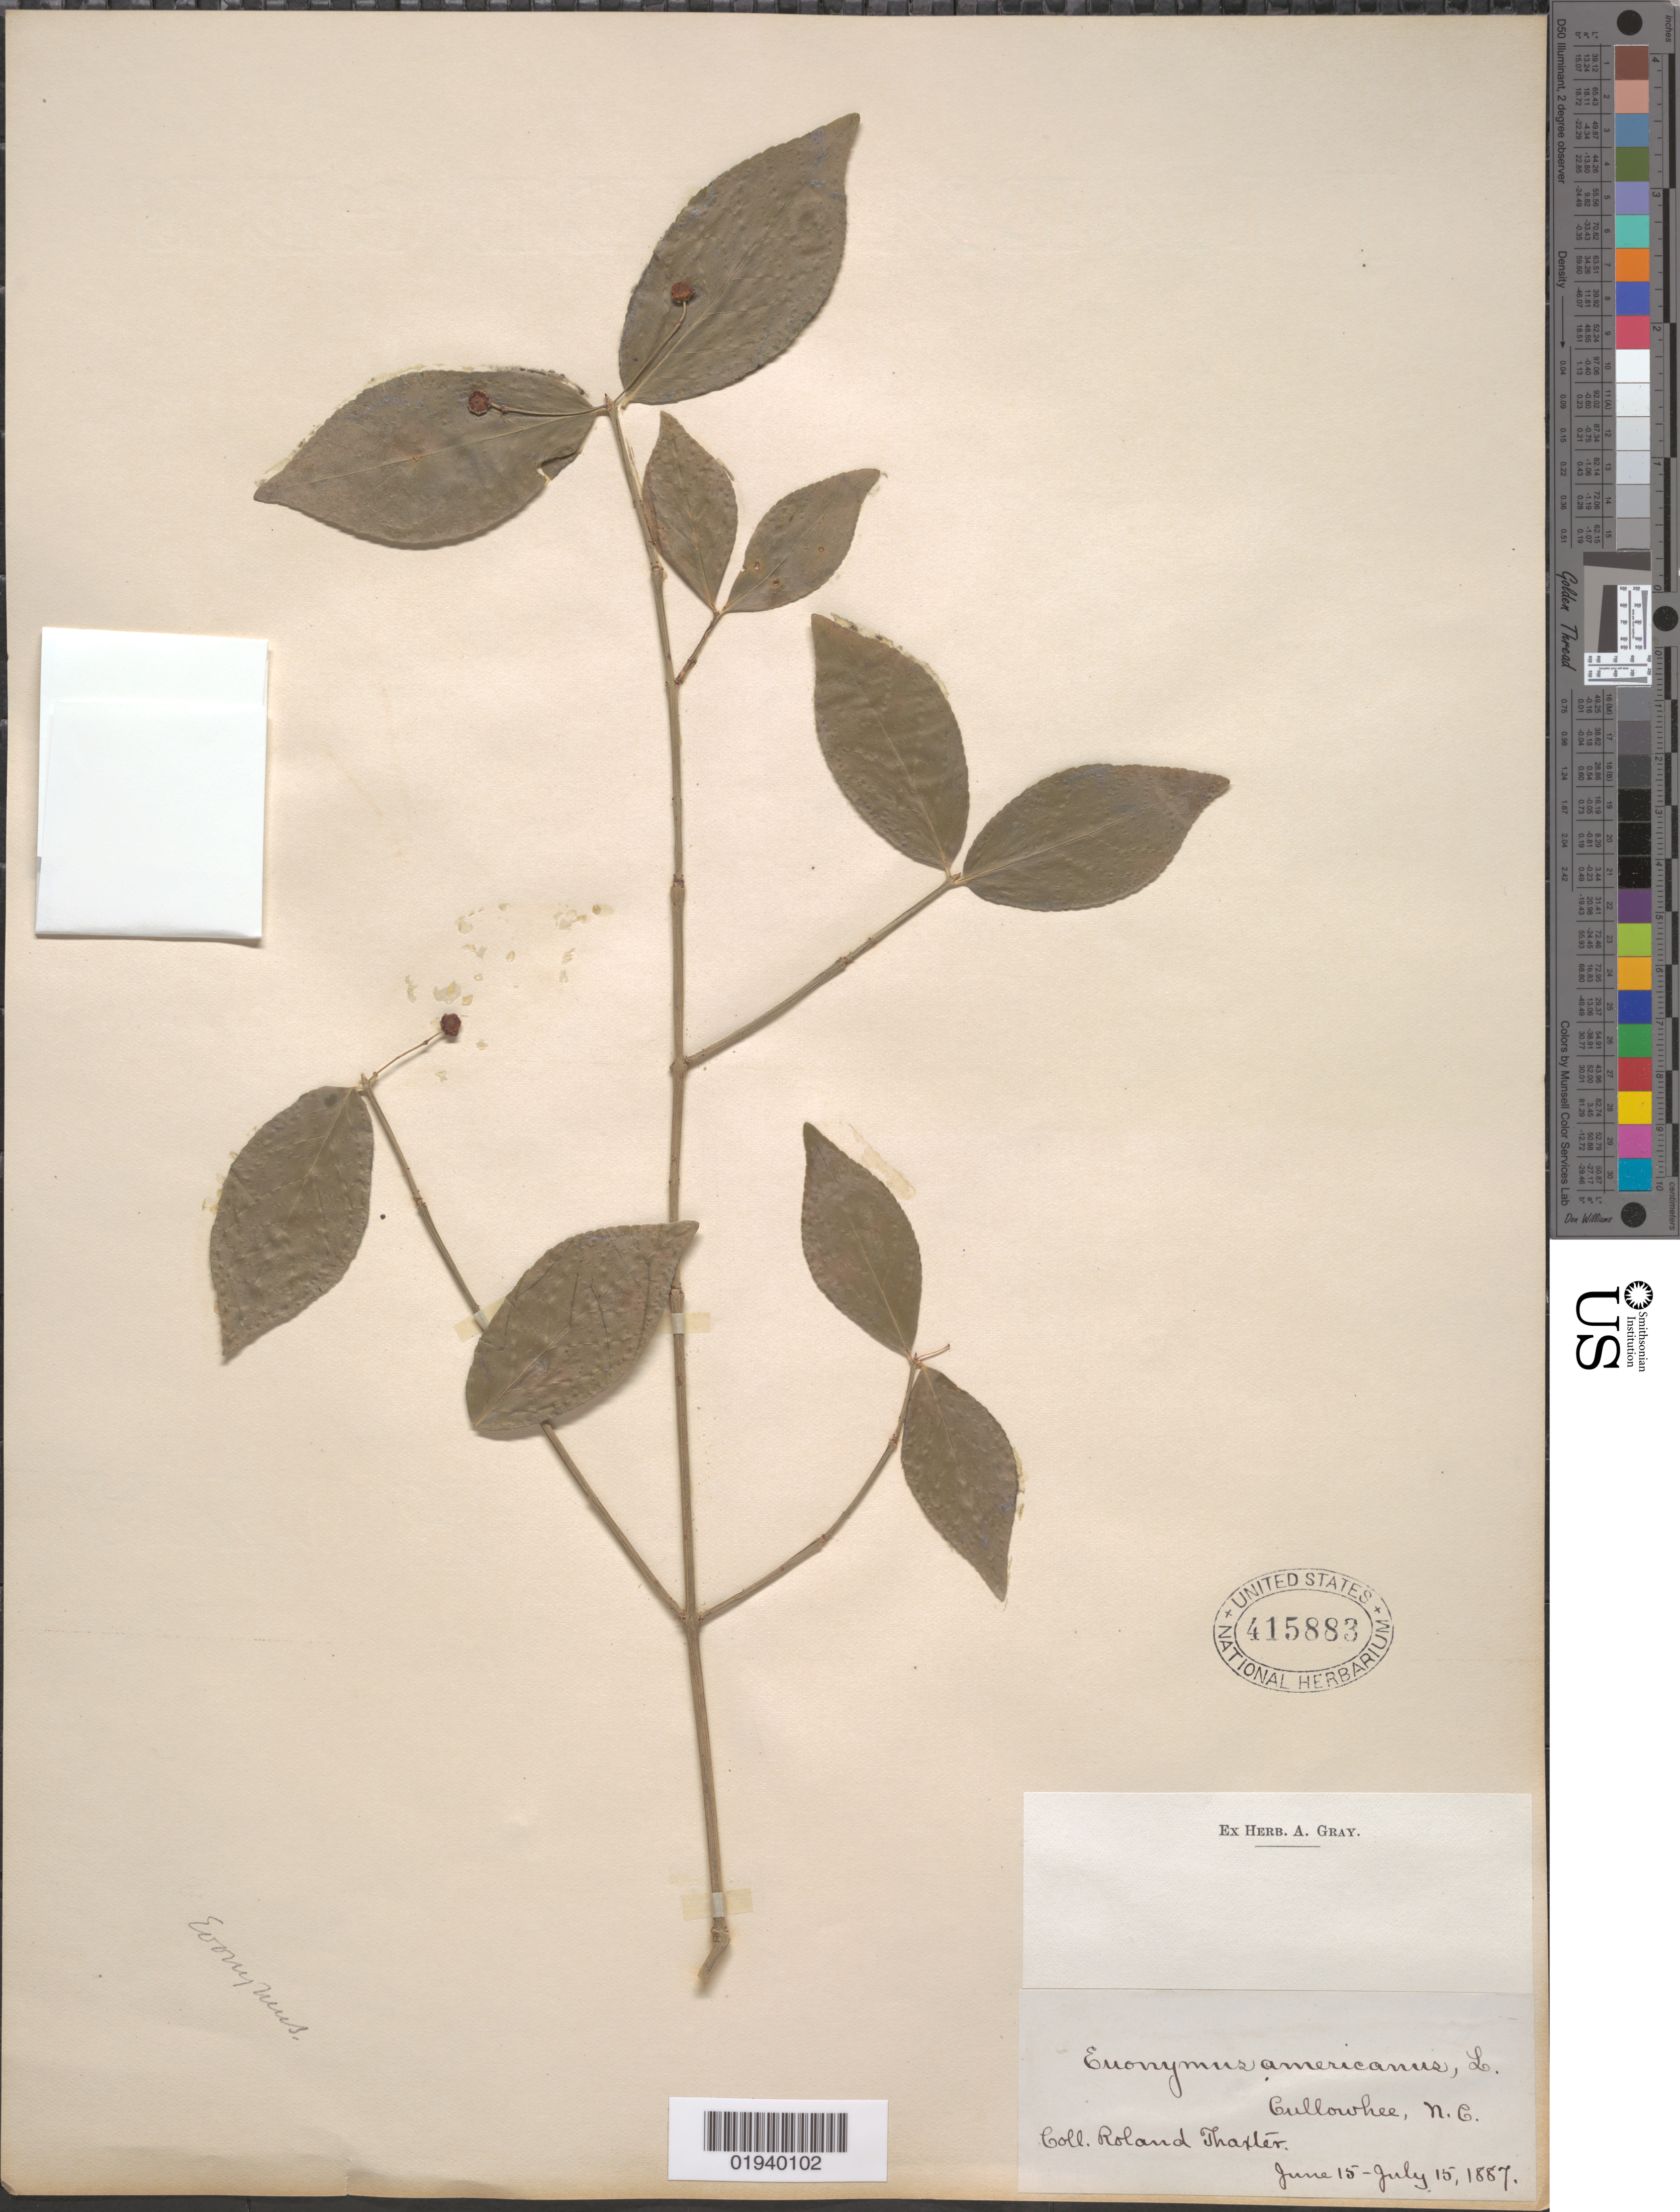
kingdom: Plantae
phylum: Tracheophyta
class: Magnoliopsida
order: Celastrales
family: Celastraceae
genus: Euonymus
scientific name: Euonymus americanus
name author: L.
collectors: R. Thaxter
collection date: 1887-06-15/1887-07-15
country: United States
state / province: North Carolina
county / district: Jackson County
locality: Cullowhee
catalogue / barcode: US 415883